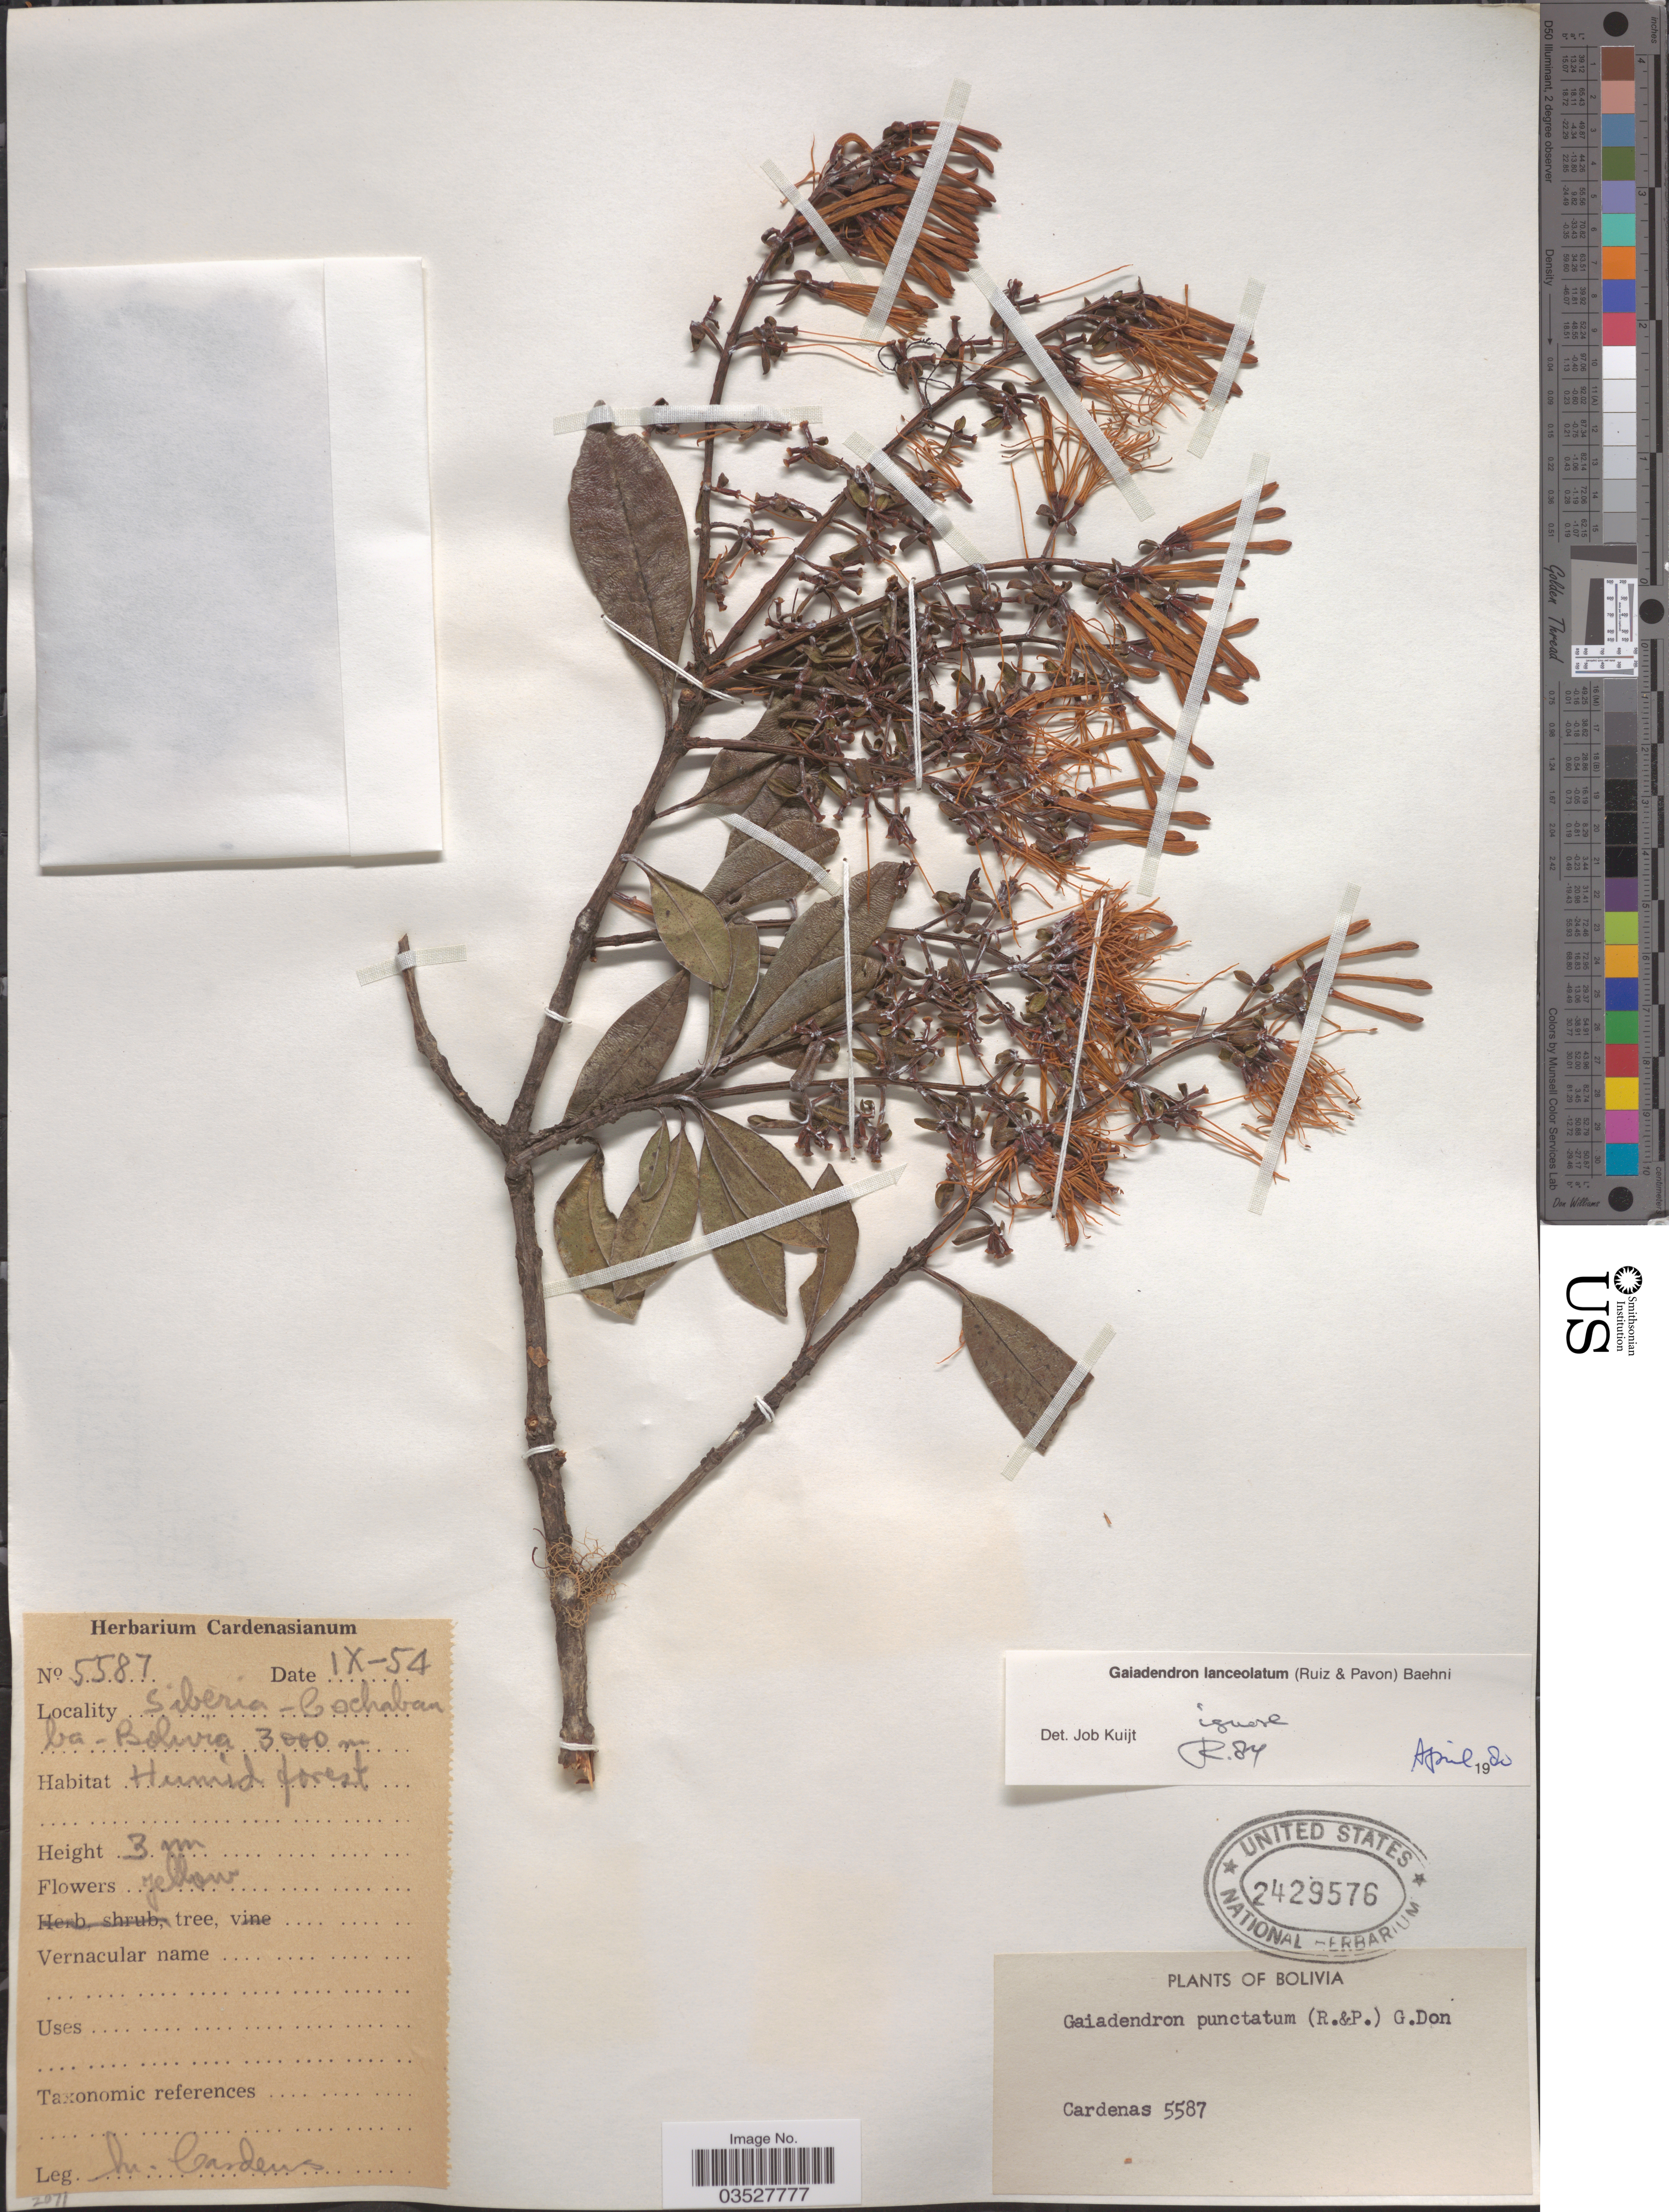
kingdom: Plantae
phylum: Tracheophyta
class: Magnoliopsida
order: Santalales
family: Loranthaceae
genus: Gaiadendron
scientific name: Gaiadendron punctatum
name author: (Ruiz & Pav.) G. Don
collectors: M. Cárdenas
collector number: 5587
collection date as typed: Transcribed d/m/y: /9/54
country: Bolivia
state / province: Cochabamba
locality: Siberia.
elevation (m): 3000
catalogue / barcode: US 2429576